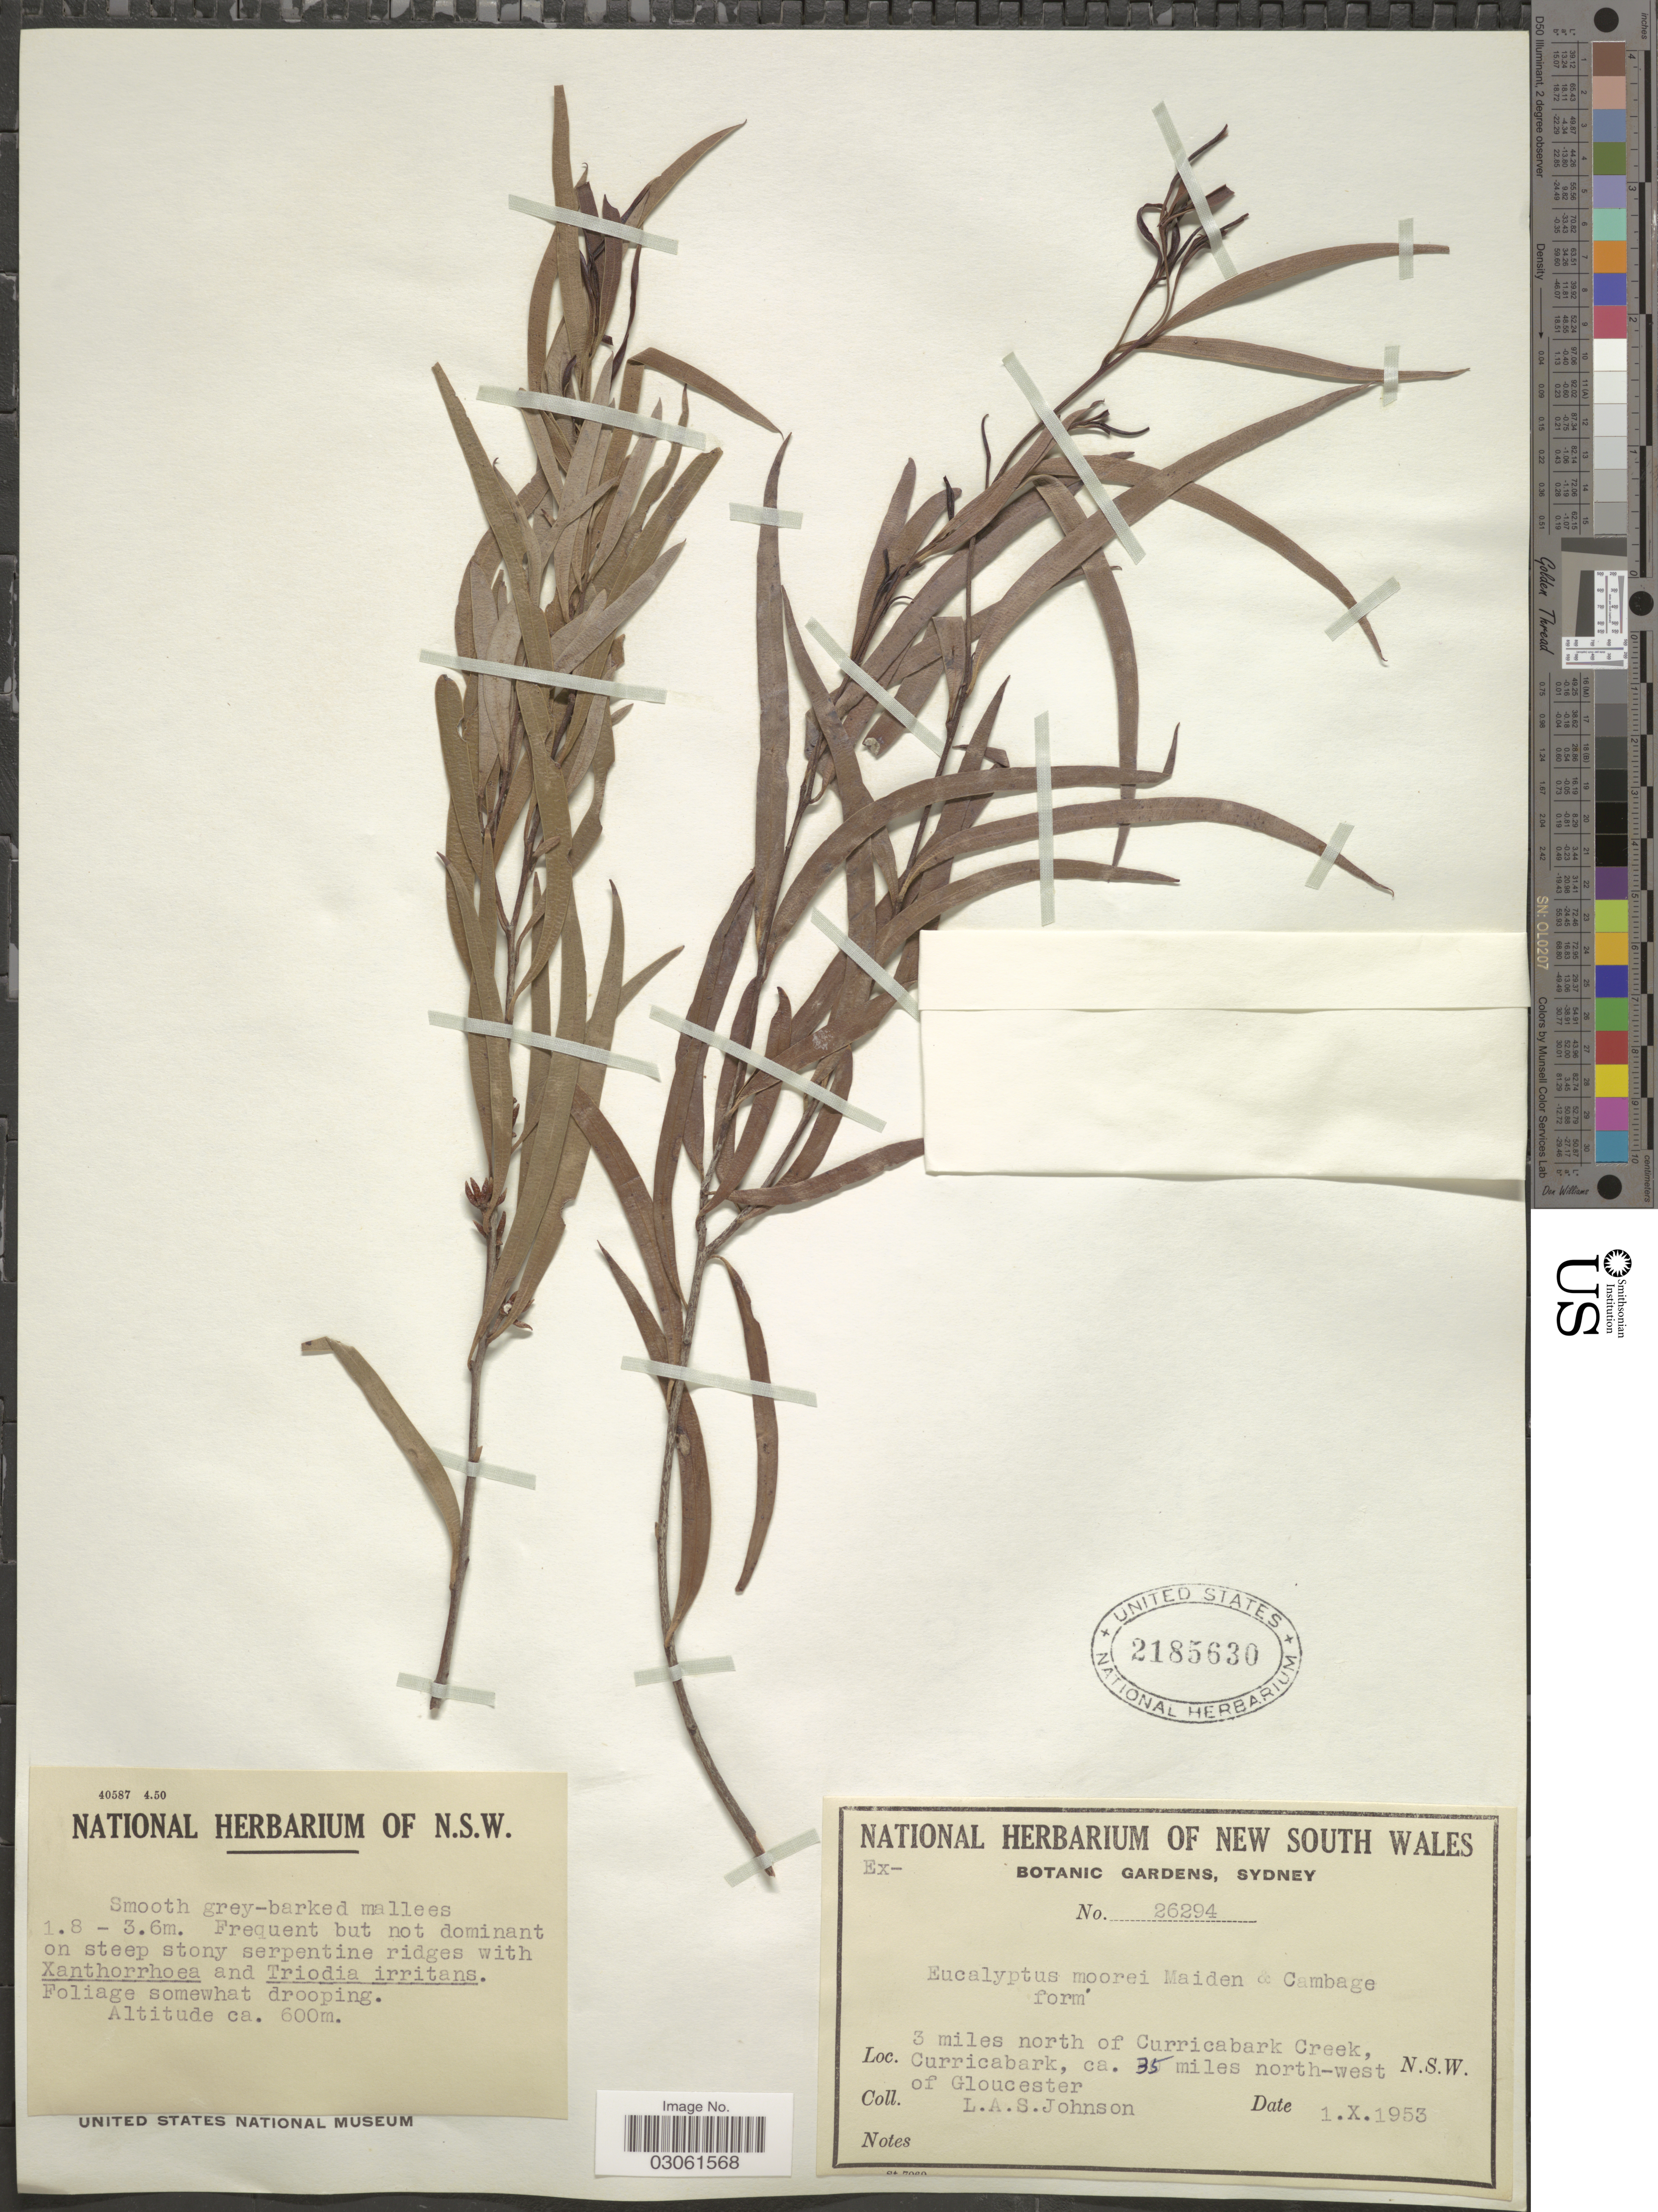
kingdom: Plantae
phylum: Tracheophyta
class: Magnoliopsida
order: Myrtales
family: Myrtaceae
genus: Eucalyptus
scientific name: Eucalyptus moorei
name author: Maiden & Cambage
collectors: L. A. S. Johnson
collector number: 26294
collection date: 1953-10-01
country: Australia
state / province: New South Wales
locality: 3 miles north of Curricabark Creek, Curricabark, ca. 35 miles north-west of Gloucester. N. S. W.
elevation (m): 600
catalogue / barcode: US 2185630